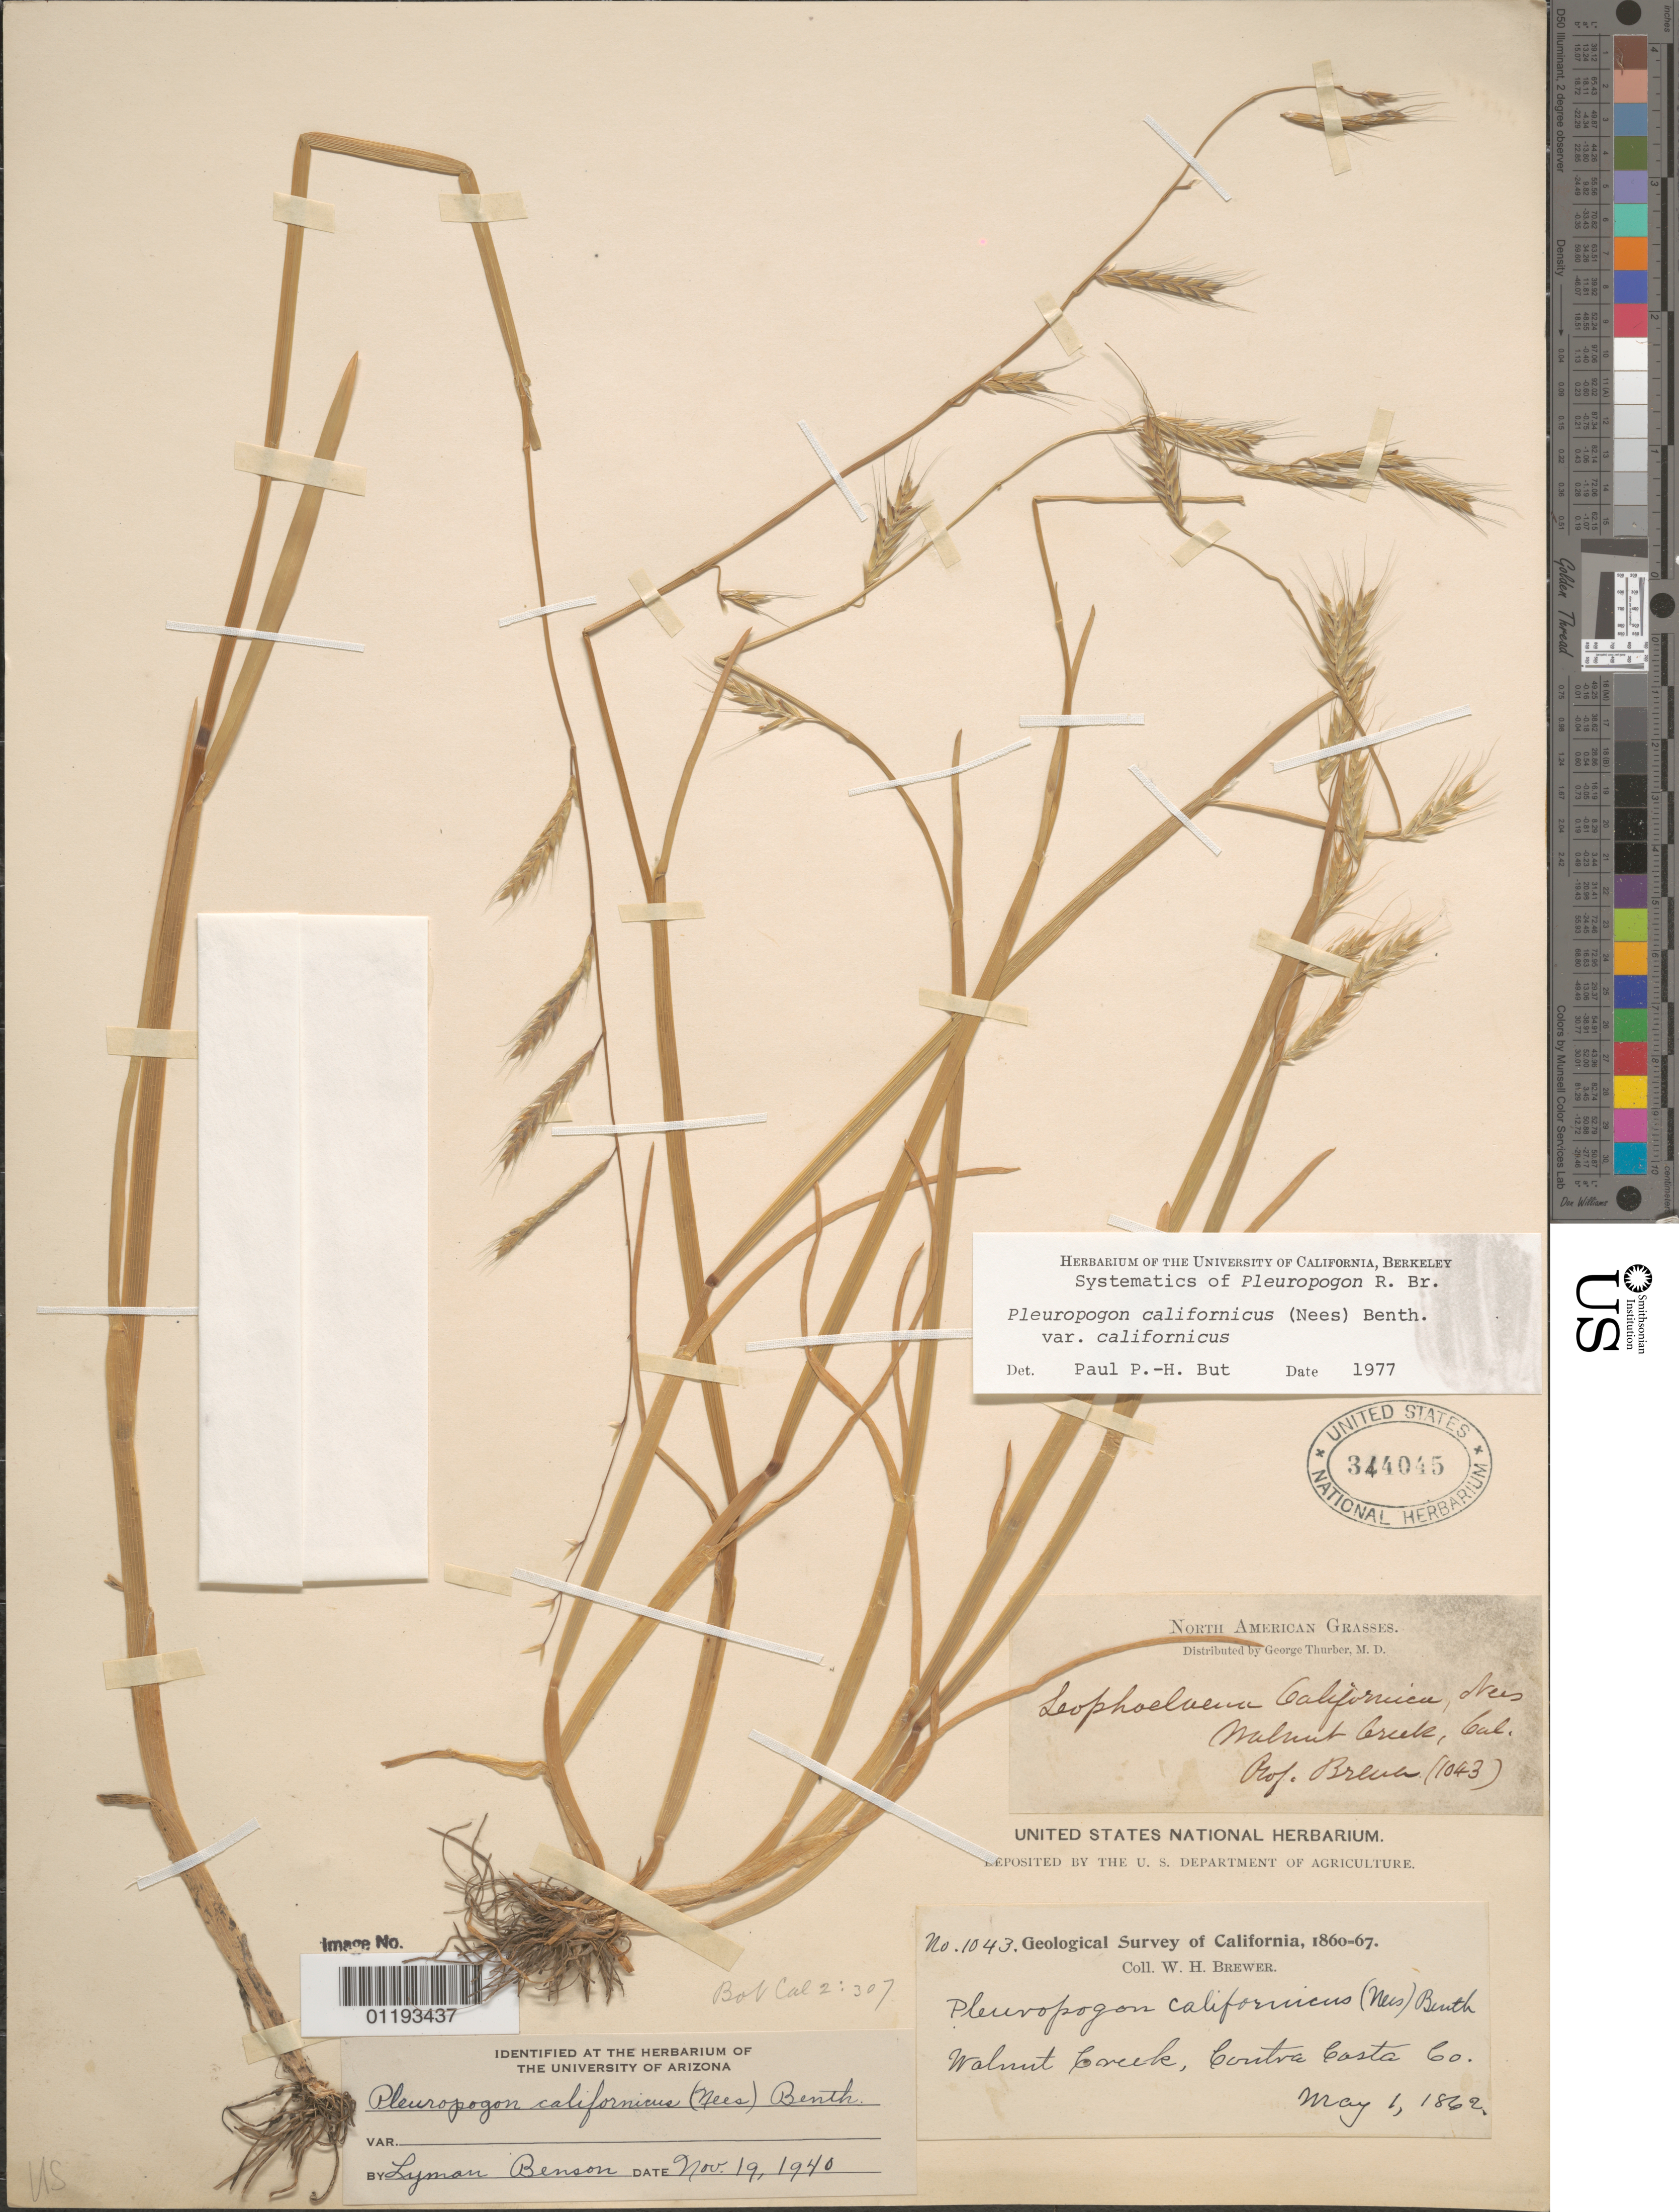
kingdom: Plantae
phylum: Tracheophyta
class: Liliopsida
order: Poales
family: Poaceae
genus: Pleuropogon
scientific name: Pleuropogon californicus var. californicus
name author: (Nees) Benth. ex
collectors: W. H. Brewer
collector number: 1043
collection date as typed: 01 May 1862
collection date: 1862-05-01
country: United States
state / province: California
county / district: Contra Costa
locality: Walnut Creek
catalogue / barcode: US 344045